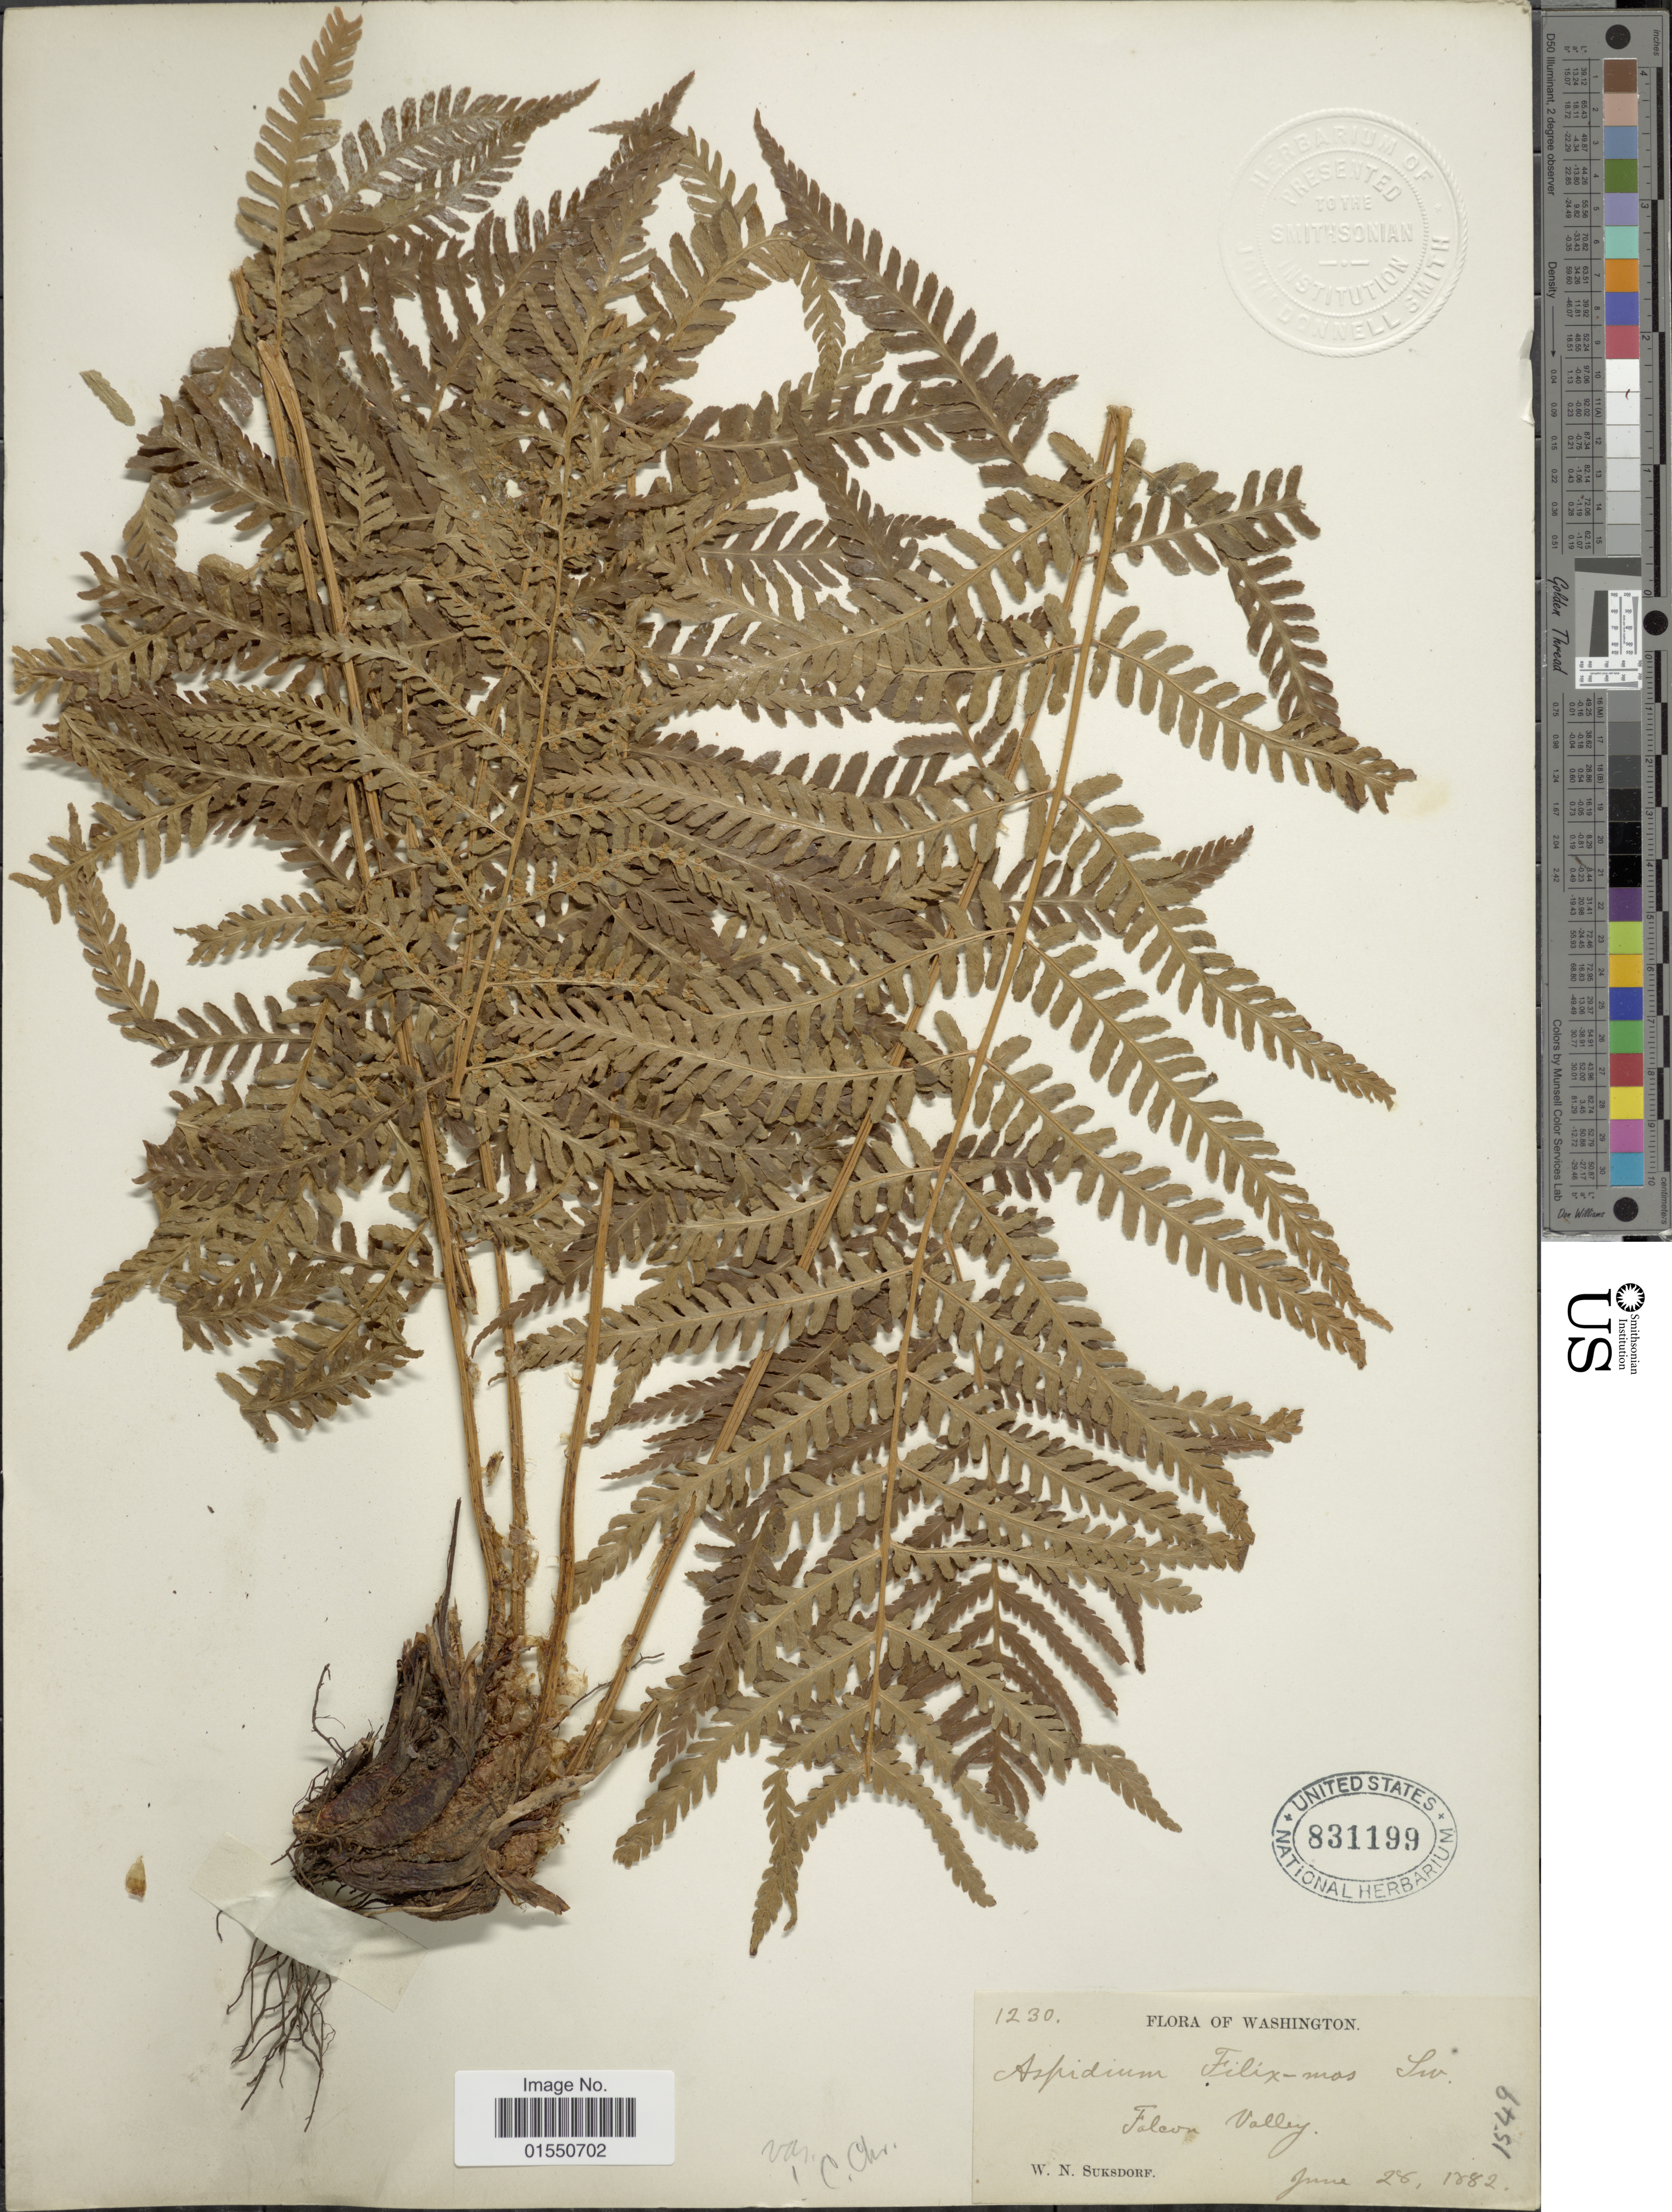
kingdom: Plantae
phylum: Tracheophyta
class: Polypodiopsida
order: Polypodiales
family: Dryopteridaceae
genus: Dryopteris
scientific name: Dryopteris filix-mas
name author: (L.) Schott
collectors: W. N. Suksdorf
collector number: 1230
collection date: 1882-06-26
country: United States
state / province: Washington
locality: Falcon Valley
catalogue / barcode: US 831199